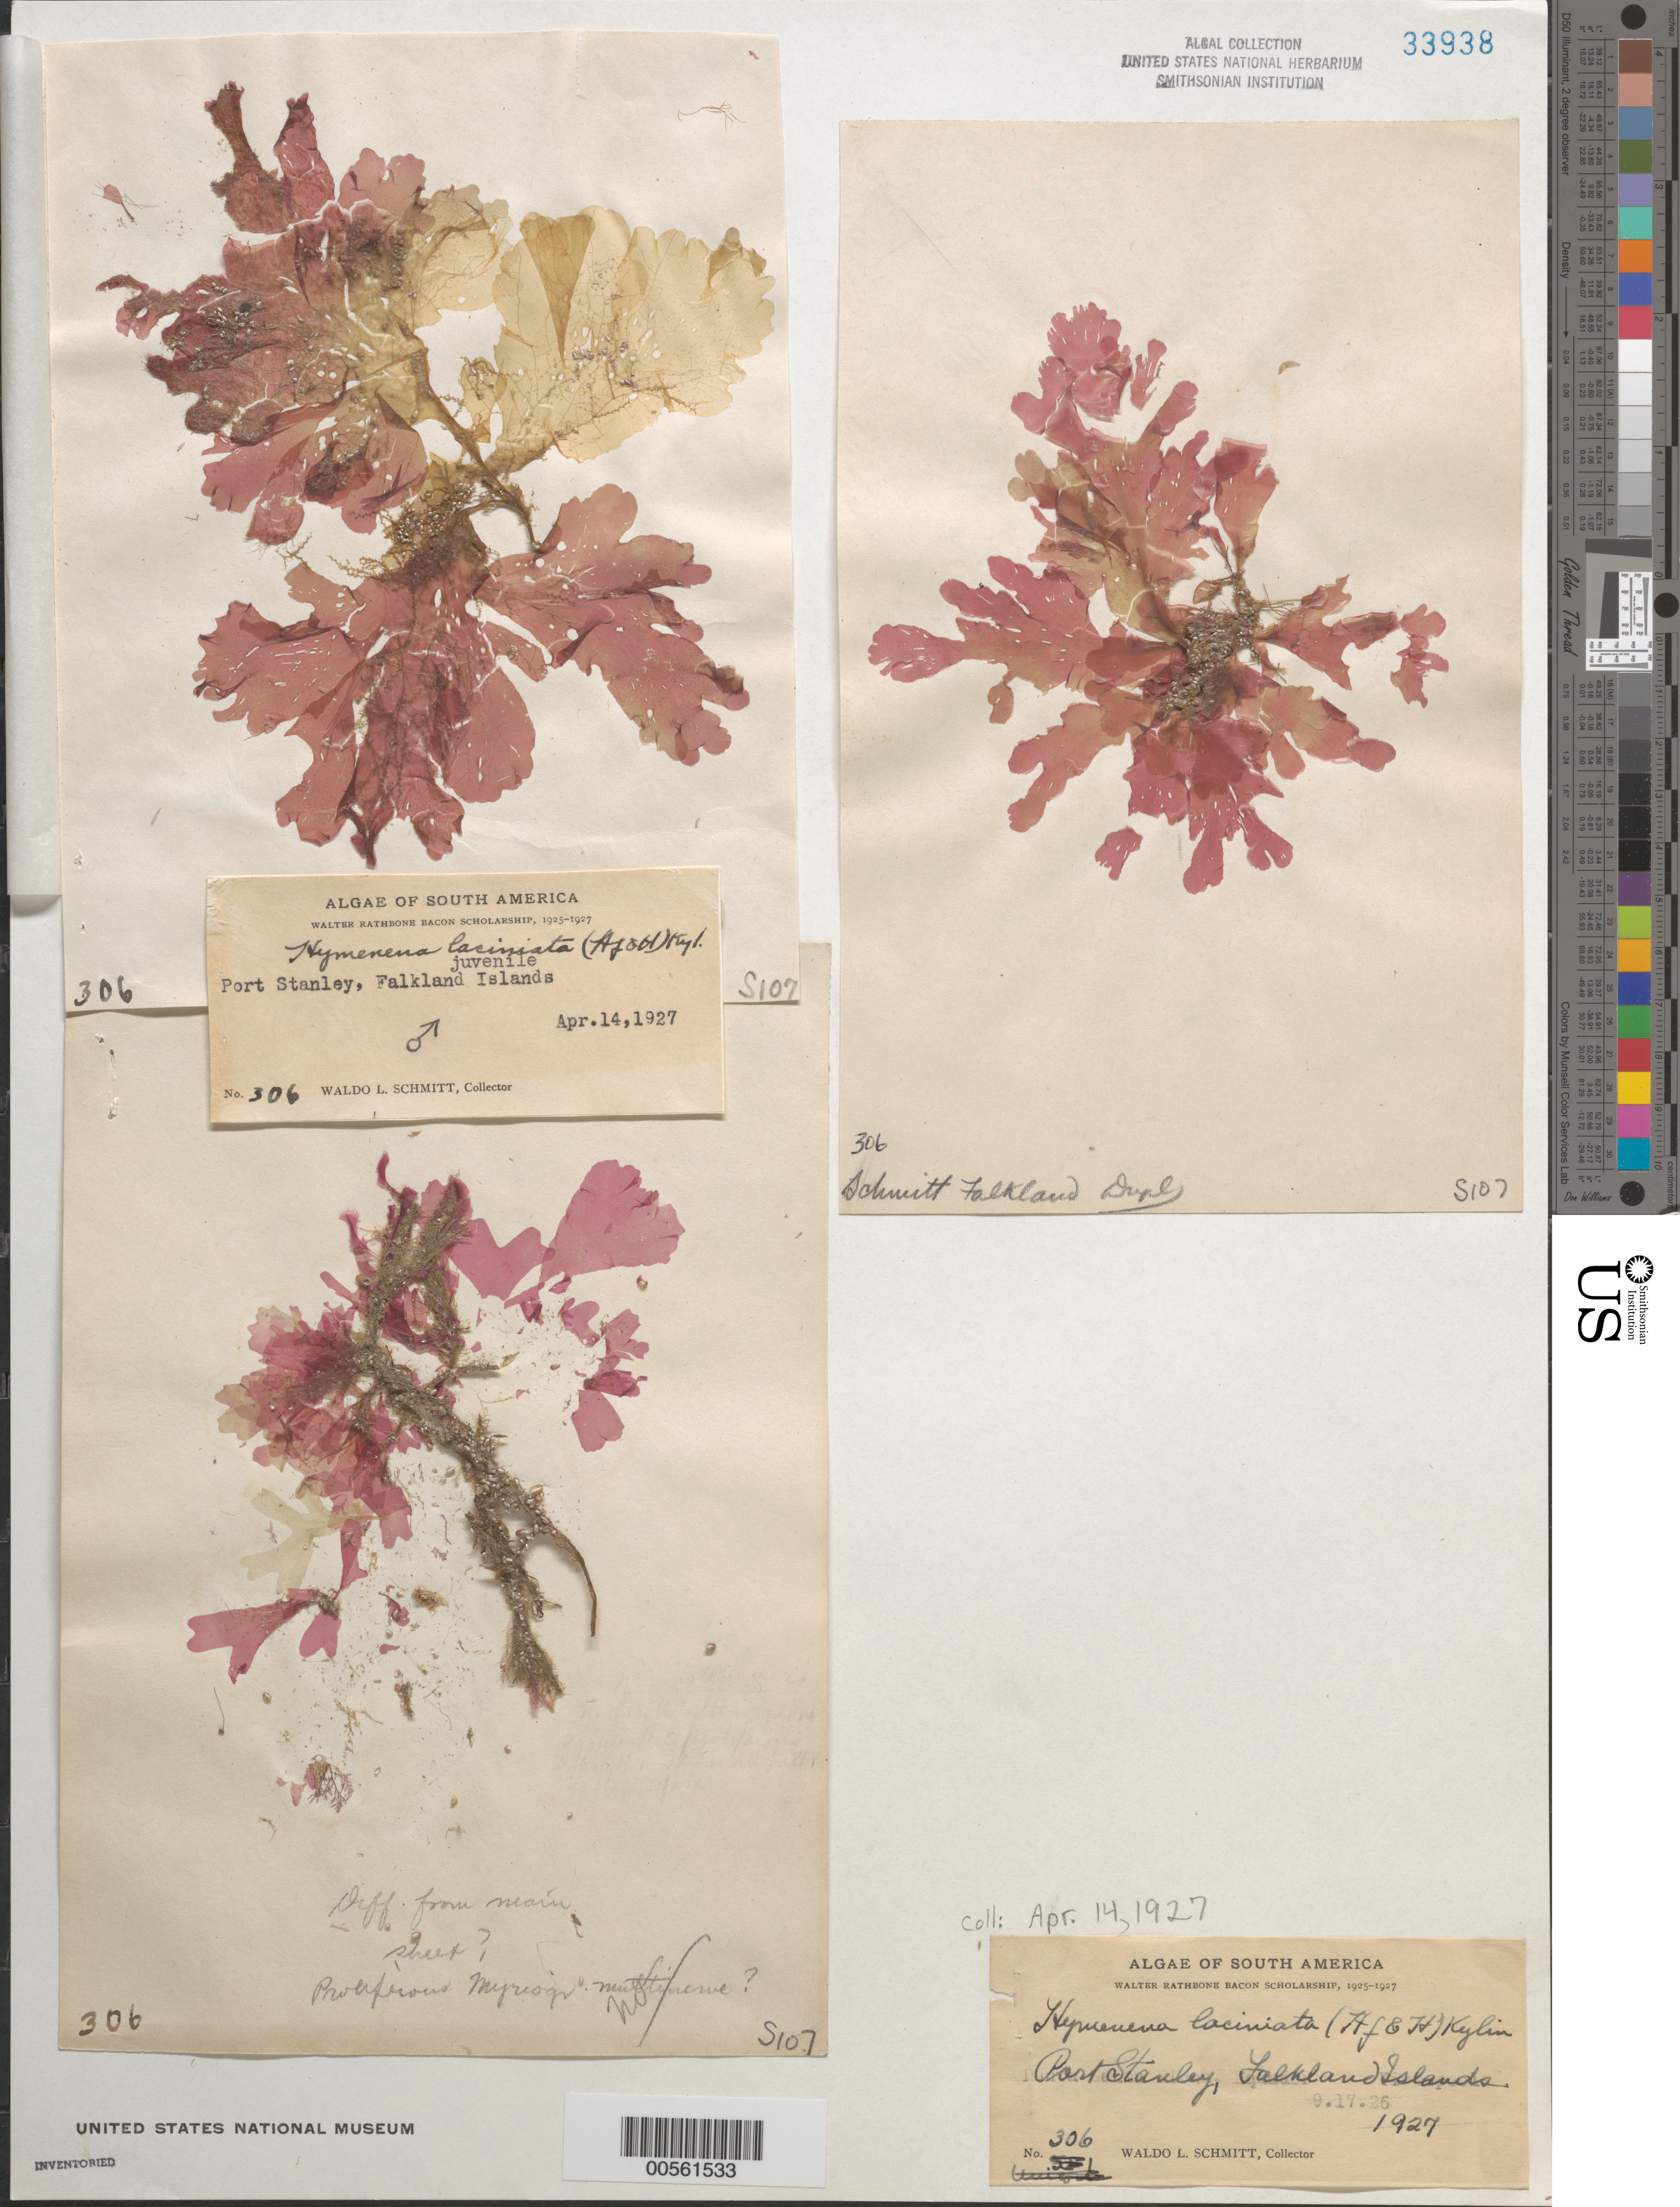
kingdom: Plantae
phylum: Rhodophyta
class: Florideophyceae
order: Ceramiales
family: Delesseriaceae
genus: Hymenena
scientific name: Hymenena laciniata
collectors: W. L. Schmitt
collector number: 306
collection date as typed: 14 Apr 1927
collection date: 1927-04-14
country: Falkland Islands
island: East Falkland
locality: Port Stanley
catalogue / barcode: US 33938